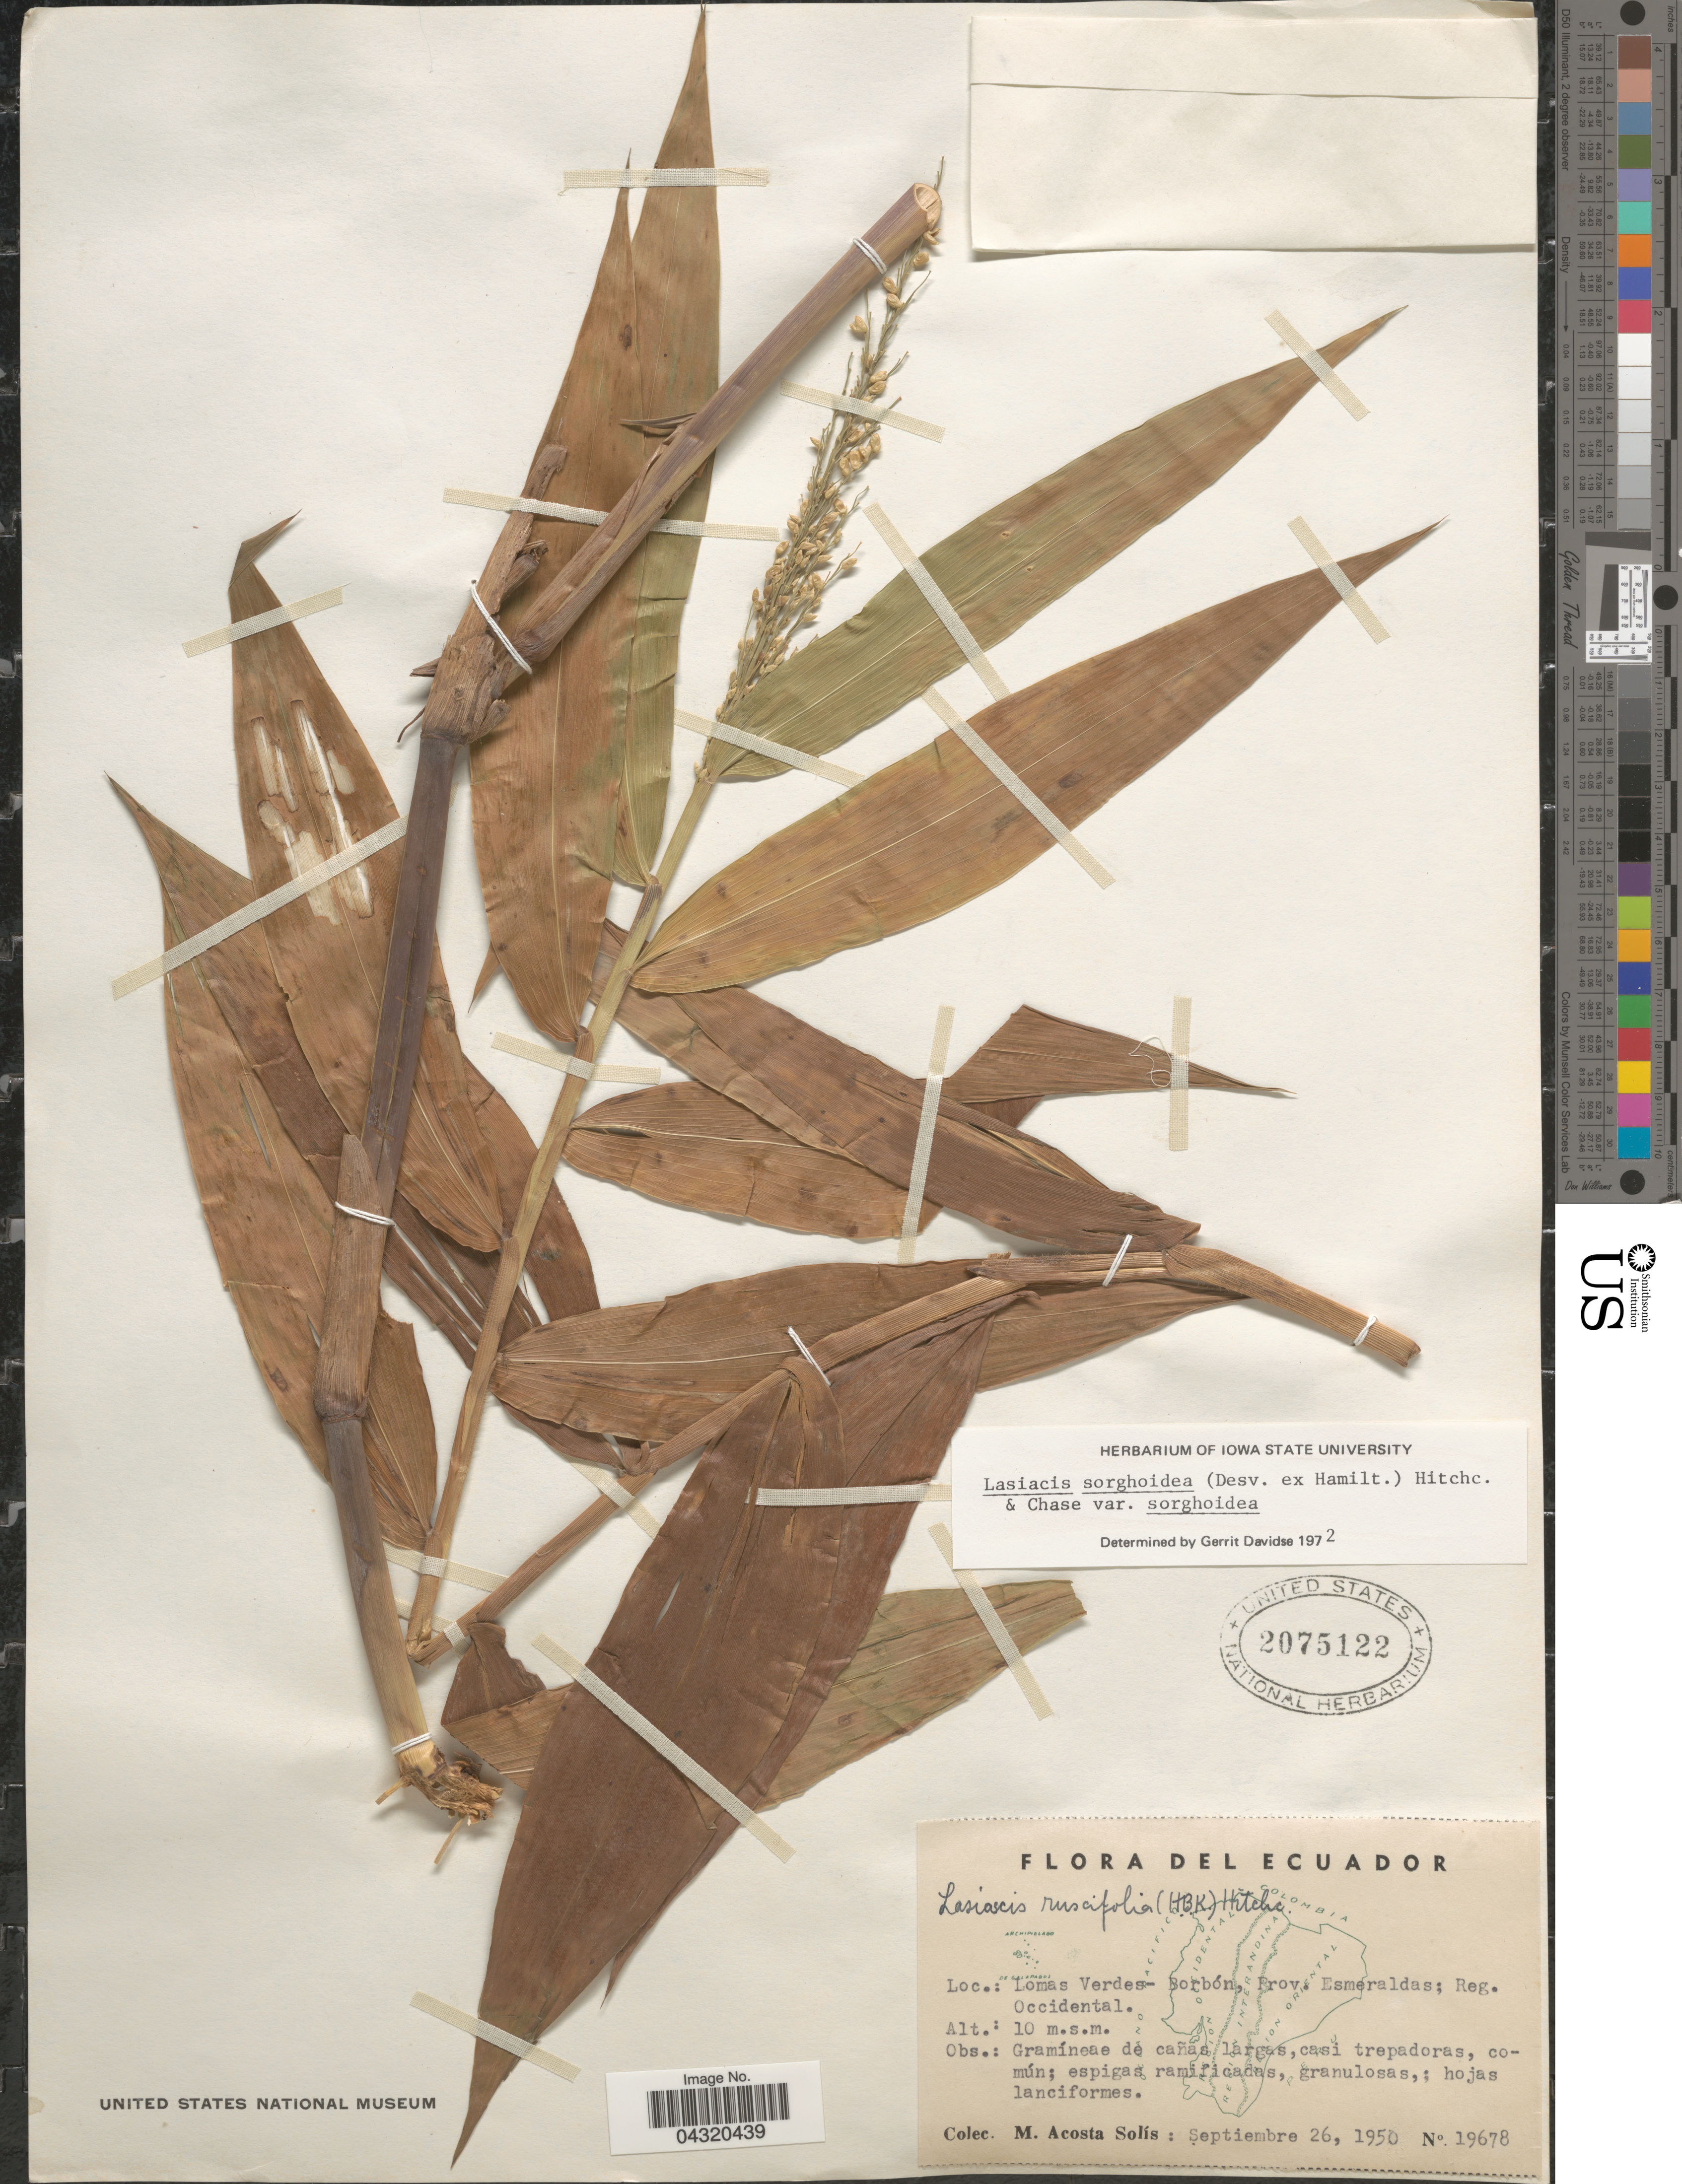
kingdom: Plantae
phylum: Tracheophyta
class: Liliopsida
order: Poales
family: Poaceae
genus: Lasiacis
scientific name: Lasiacis sorghoidea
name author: (Desv. ex Ham.) Hitchc. & Chase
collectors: M. Acosta Solis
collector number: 19678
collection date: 1950-09-26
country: Ecuador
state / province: Esmeraldas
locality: Lomas Verdes- Borbón. Reg. Occidental.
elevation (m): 10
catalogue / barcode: US 2075122